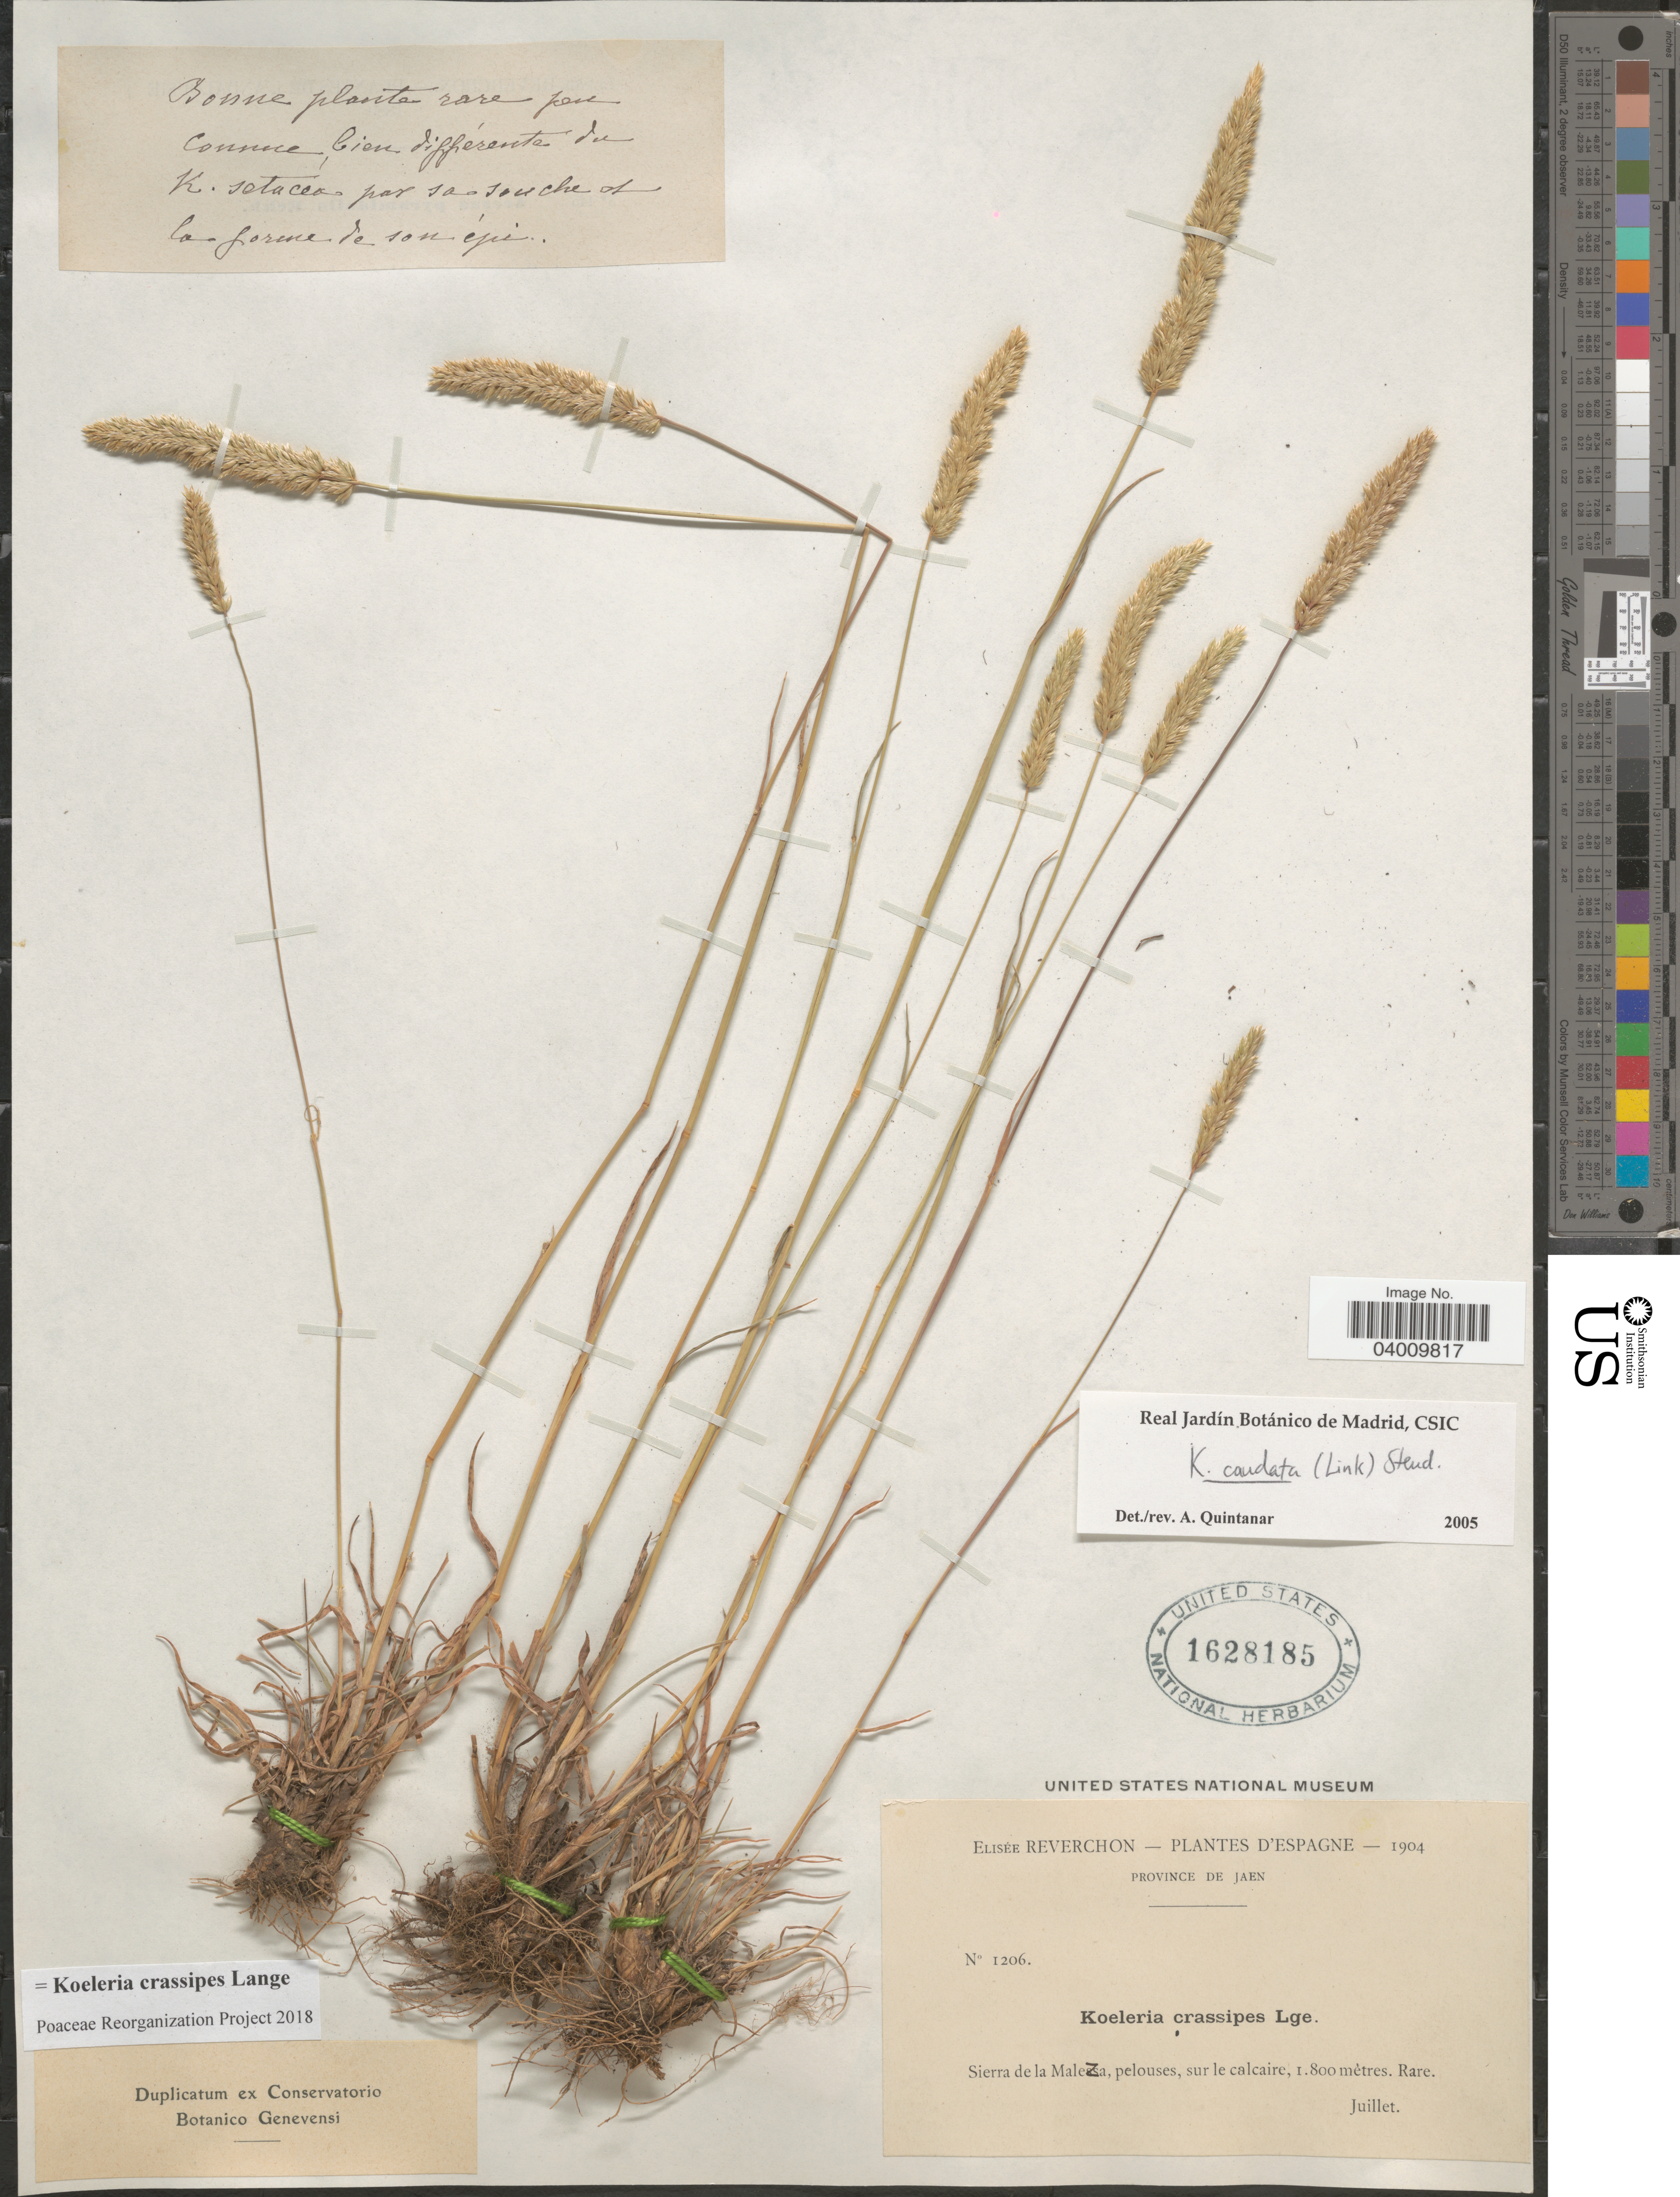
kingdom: Plantae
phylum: Tracheophyta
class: Liliopsida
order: Poales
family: Poaceae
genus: Koeleria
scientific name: Koeleria crassipes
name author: Lange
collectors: E. Reverchon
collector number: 1206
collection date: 1904-07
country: Spain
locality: Espagne. Province de Jaen. Sierra de la Maleza, pelouses, sur le calcaire.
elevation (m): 1800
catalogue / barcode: US 1628185